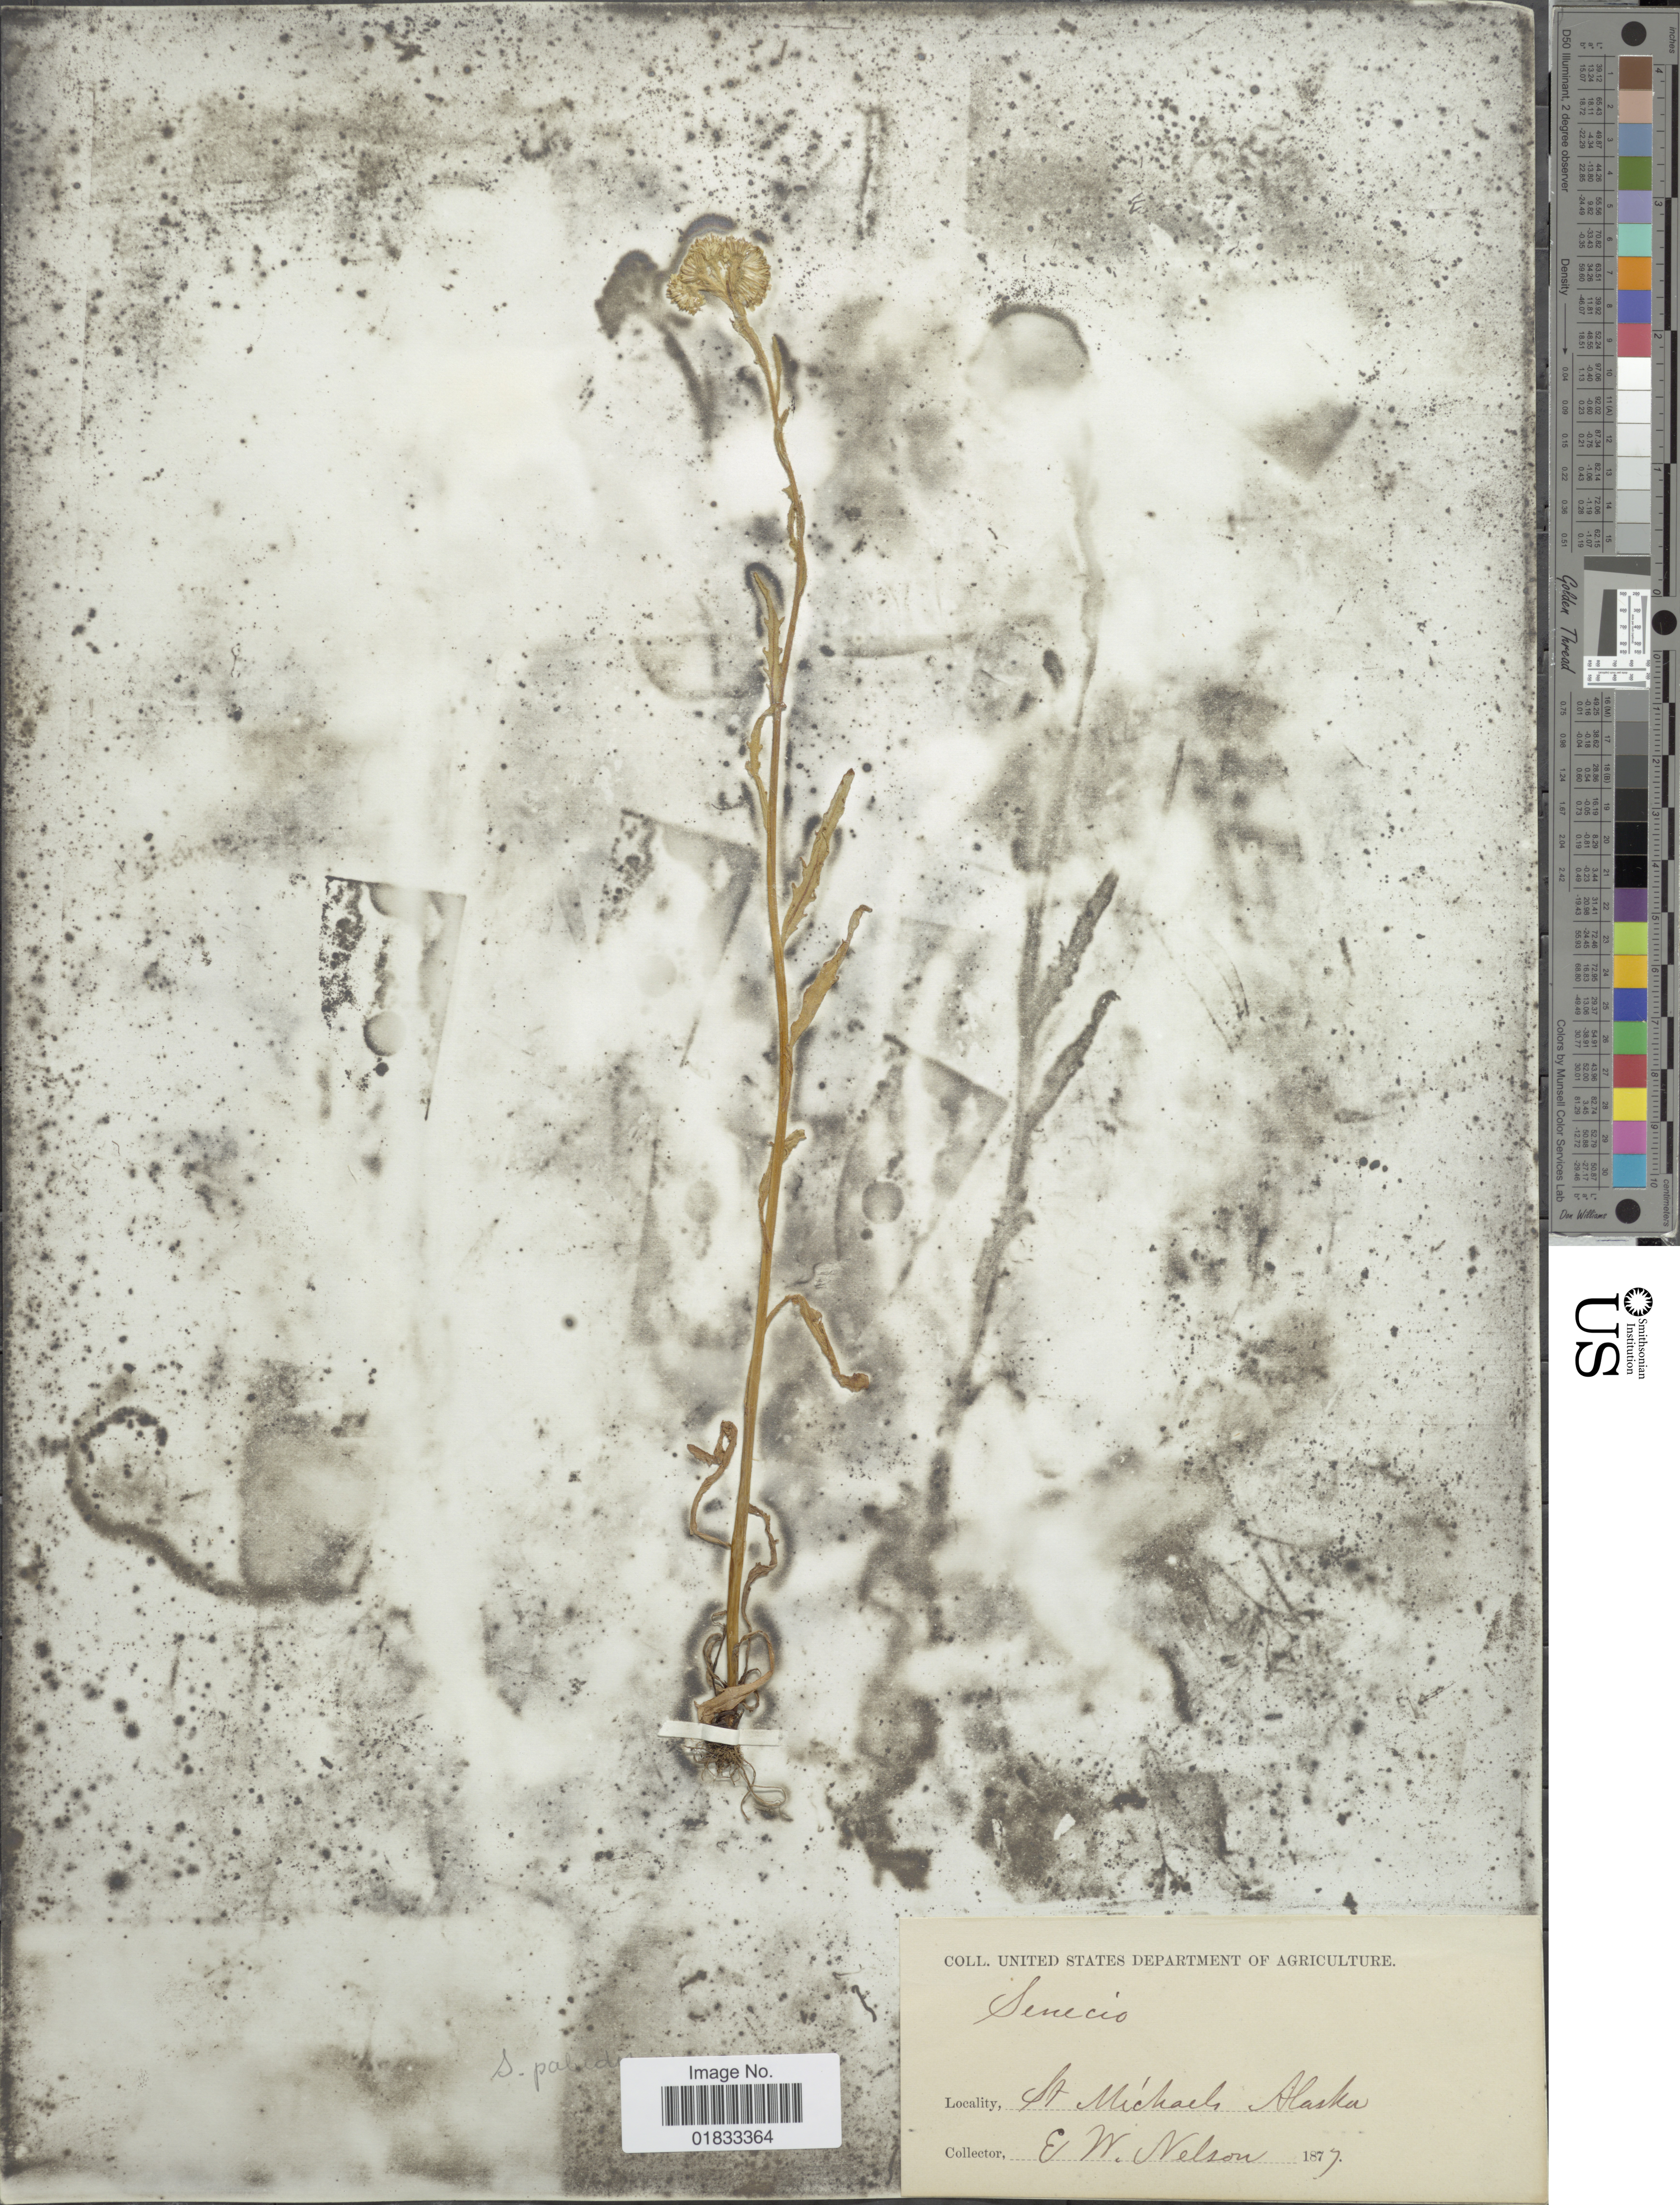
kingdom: Plantae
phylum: Tracheophyta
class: Magnoliopsida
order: Asterales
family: Asteraceae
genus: Tephroseris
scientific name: Tephroseris palustris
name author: (L.) Rchb.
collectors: E. W. Nelson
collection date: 1877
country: United States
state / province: Alaska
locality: St. Michaels